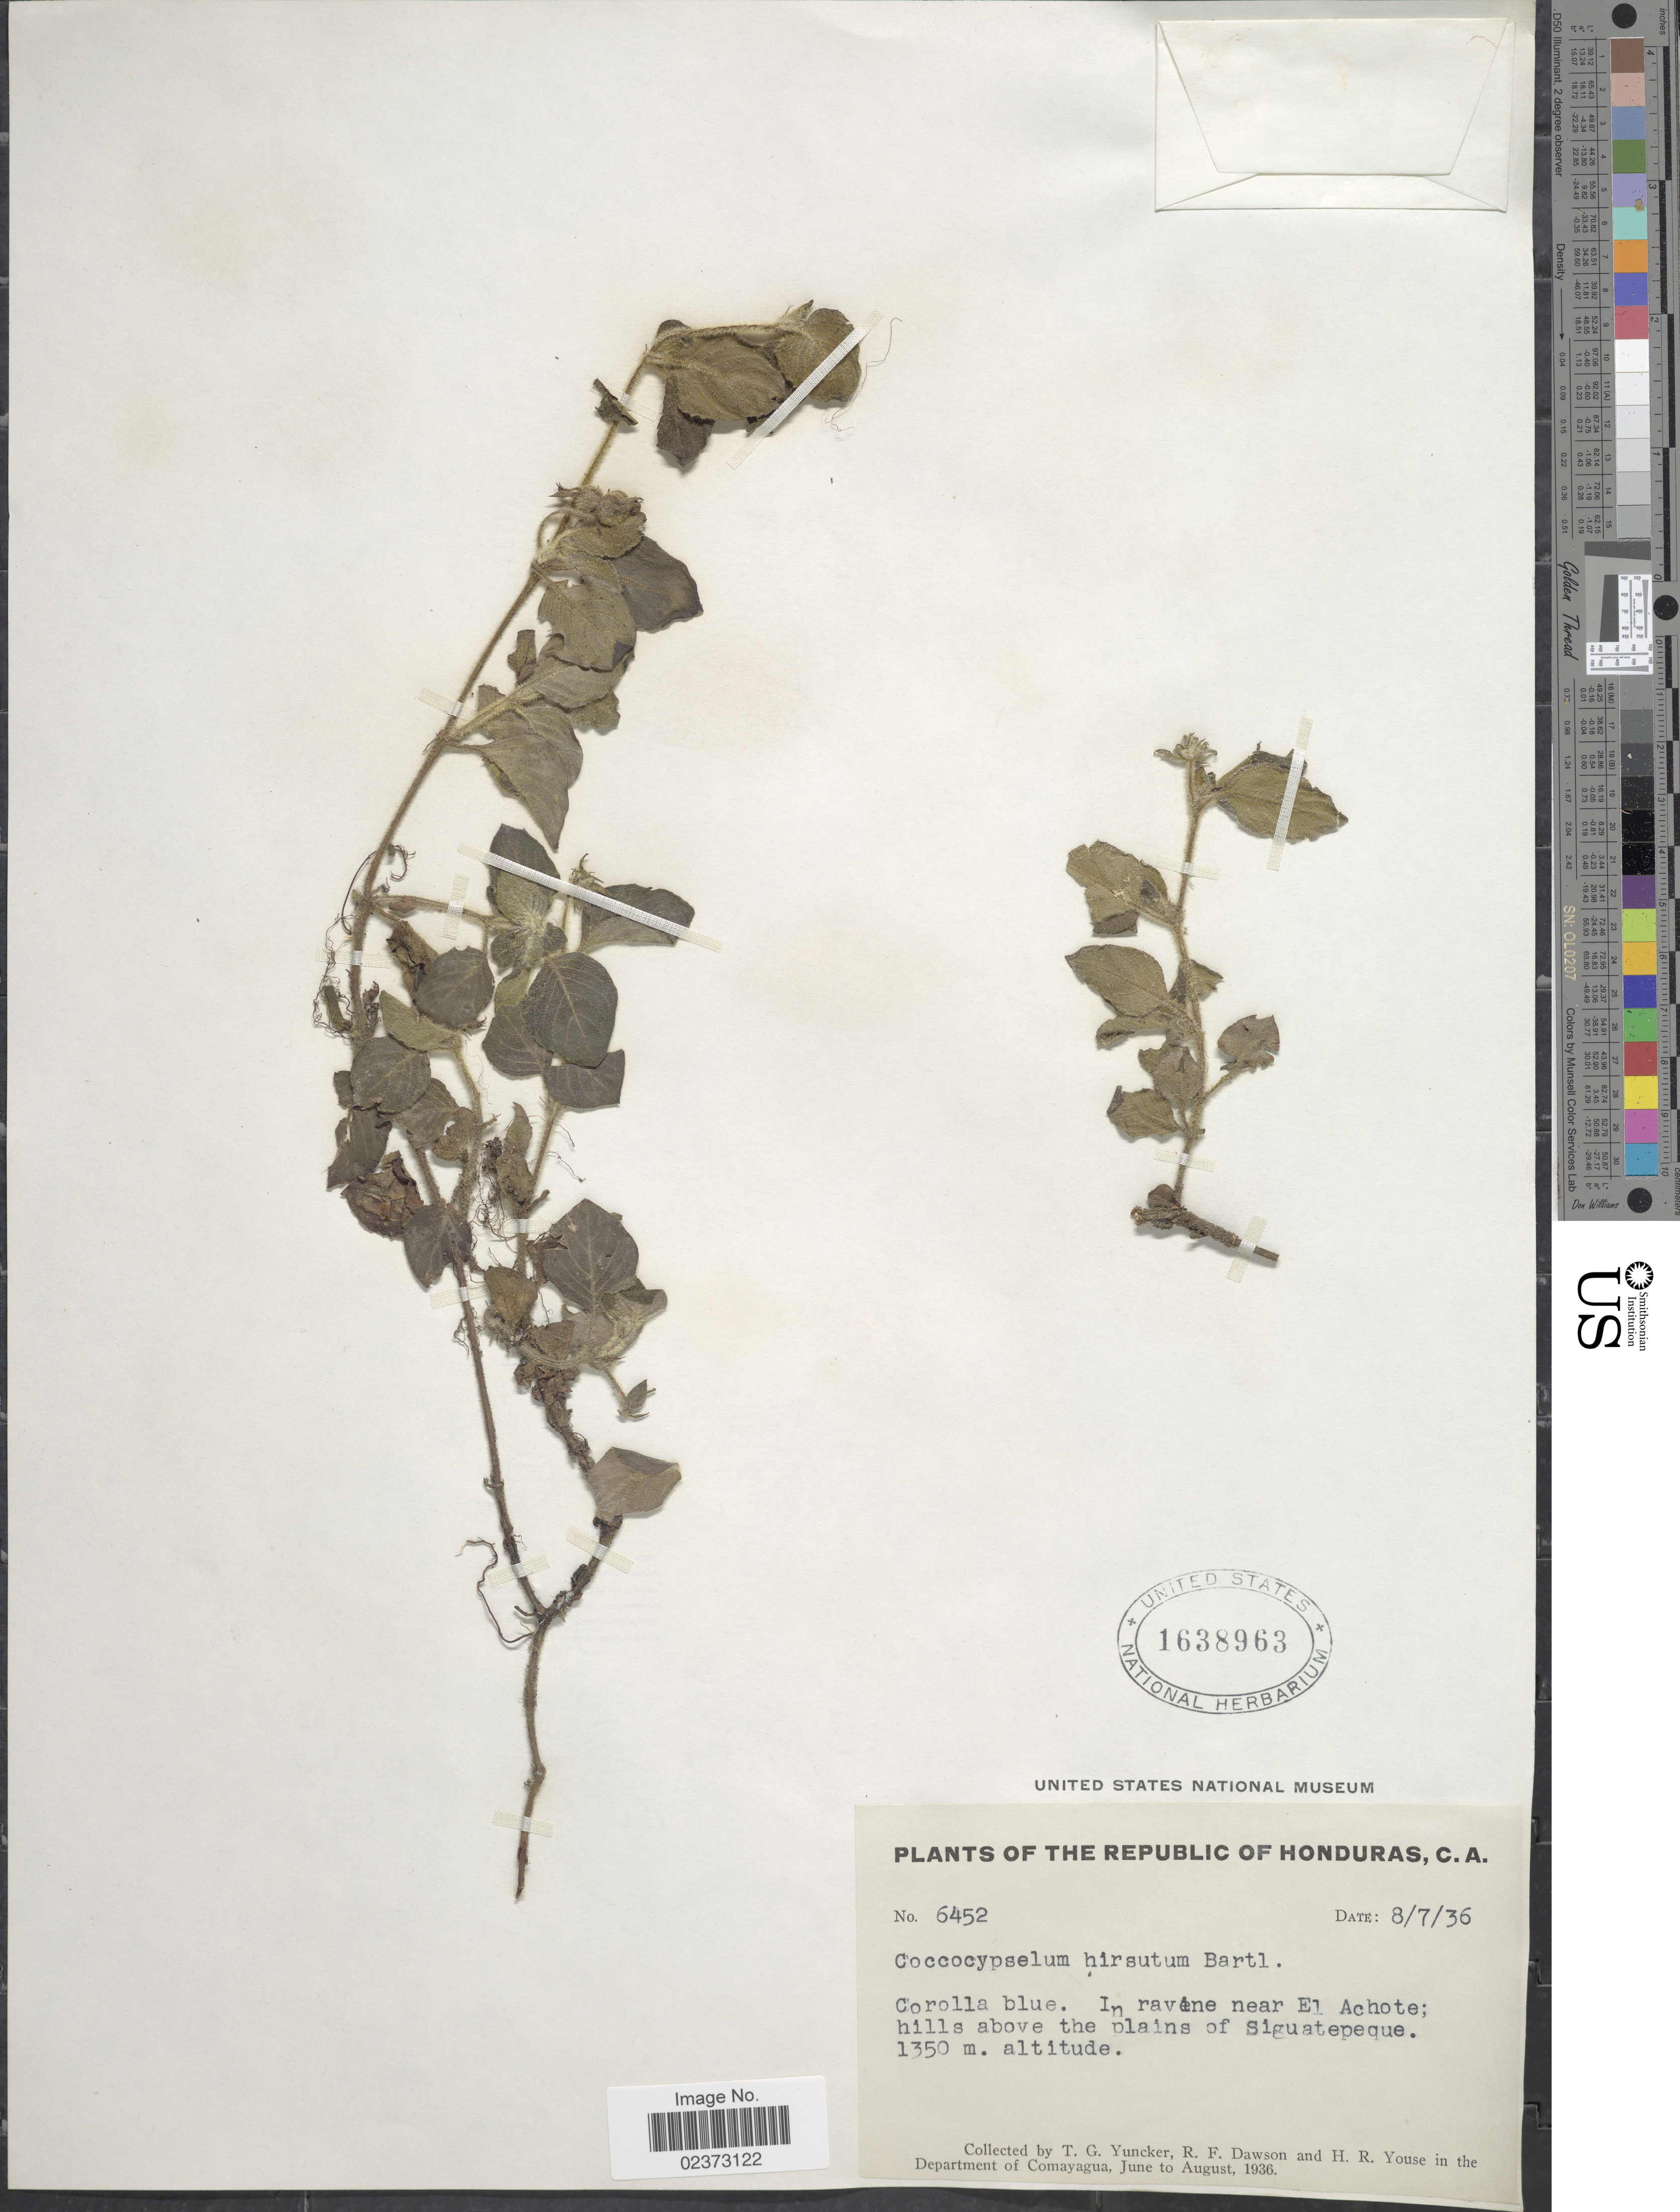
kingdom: Plantae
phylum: Tracheophyta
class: Magnoliopsida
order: Gentianales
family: Rubiaceae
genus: Coccocypselum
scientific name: Coccocypselum hispidulum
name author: (Standl.) Standl.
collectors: T. G. Yuncker, R. F. Dawson & H. Youse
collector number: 6452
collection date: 1936-07-08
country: Honduras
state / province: Comayagua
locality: In ravine near El Achote; hills above the plains of Siguatepeque, Department of Comayagua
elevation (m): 1350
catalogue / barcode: US 1638963